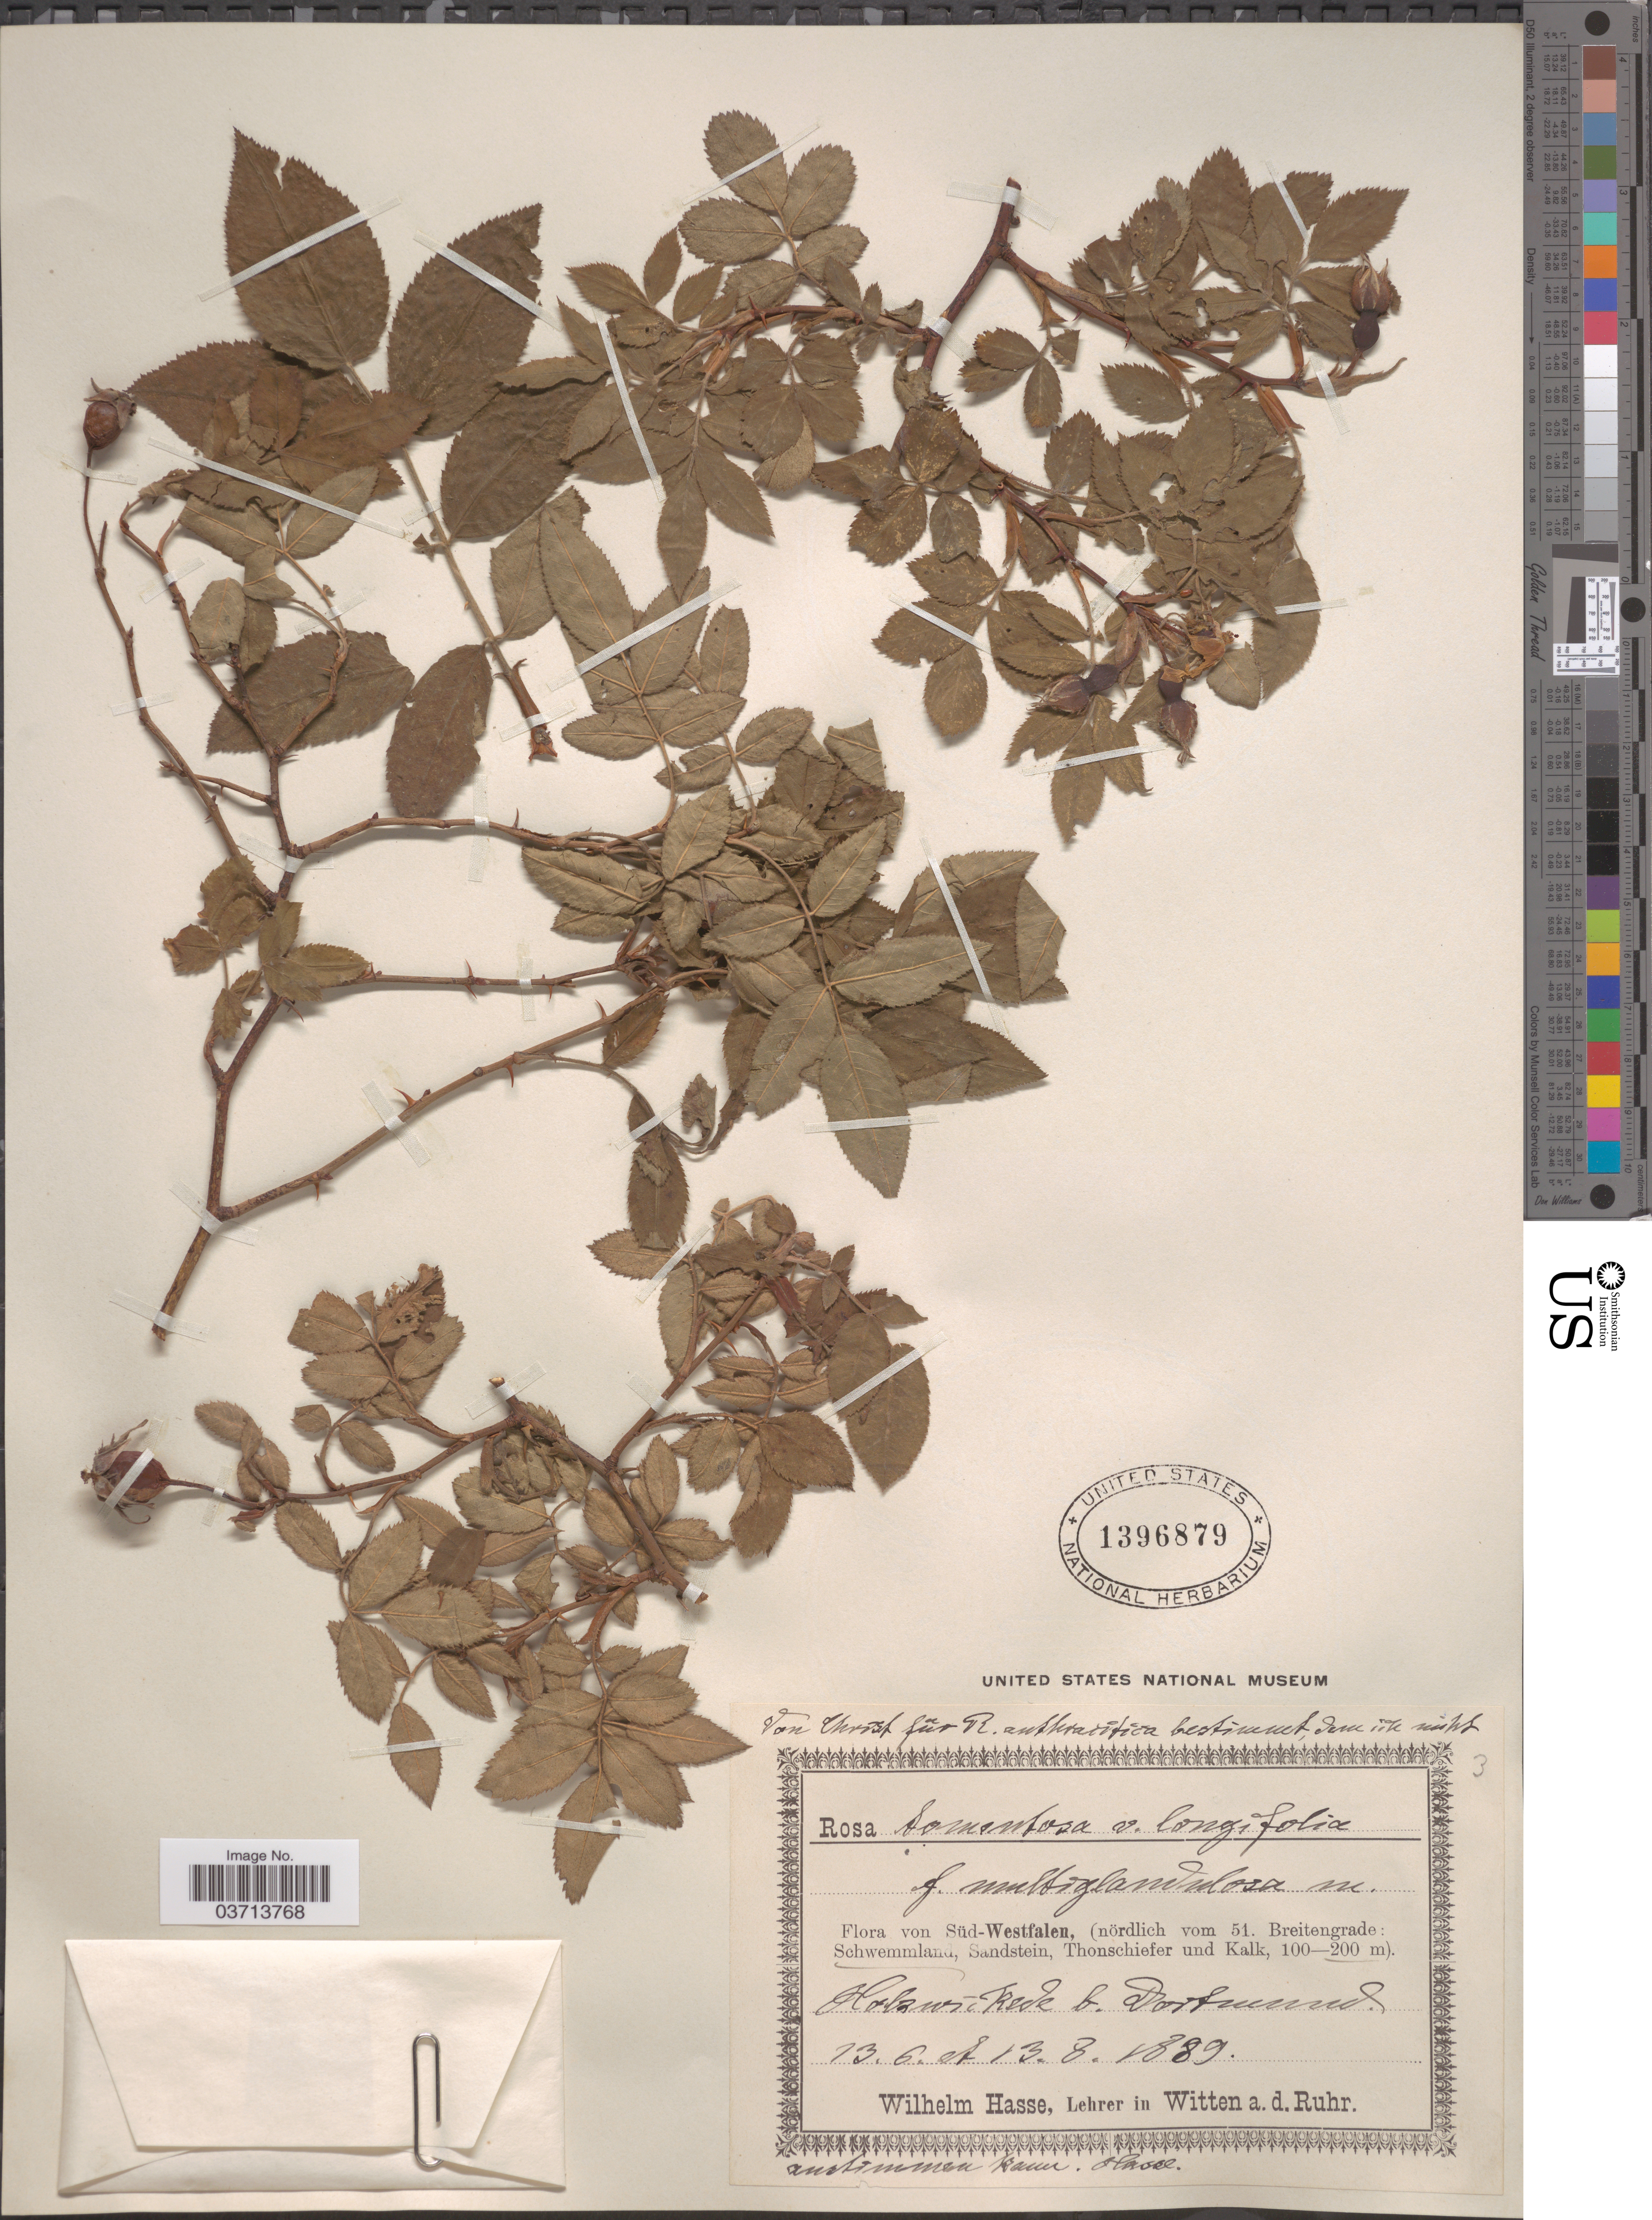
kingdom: Plantae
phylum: Tracheophyta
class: Magnoliopsida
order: Rosales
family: Rosaceae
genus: Rosa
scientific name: Rosa tomentosa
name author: Sm.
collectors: W. Hasse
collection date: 1889-06-13/1889-08-13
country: Germany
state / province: Nordrhein-Westfalen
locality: Süd-Westfalen, (nördlich vom 51. Breitengrade: Schwemmland, Sandstein, Thonschiefer und Kalk). Halzwickede b. Dortmund.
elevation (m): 200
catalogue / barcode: US 1396879